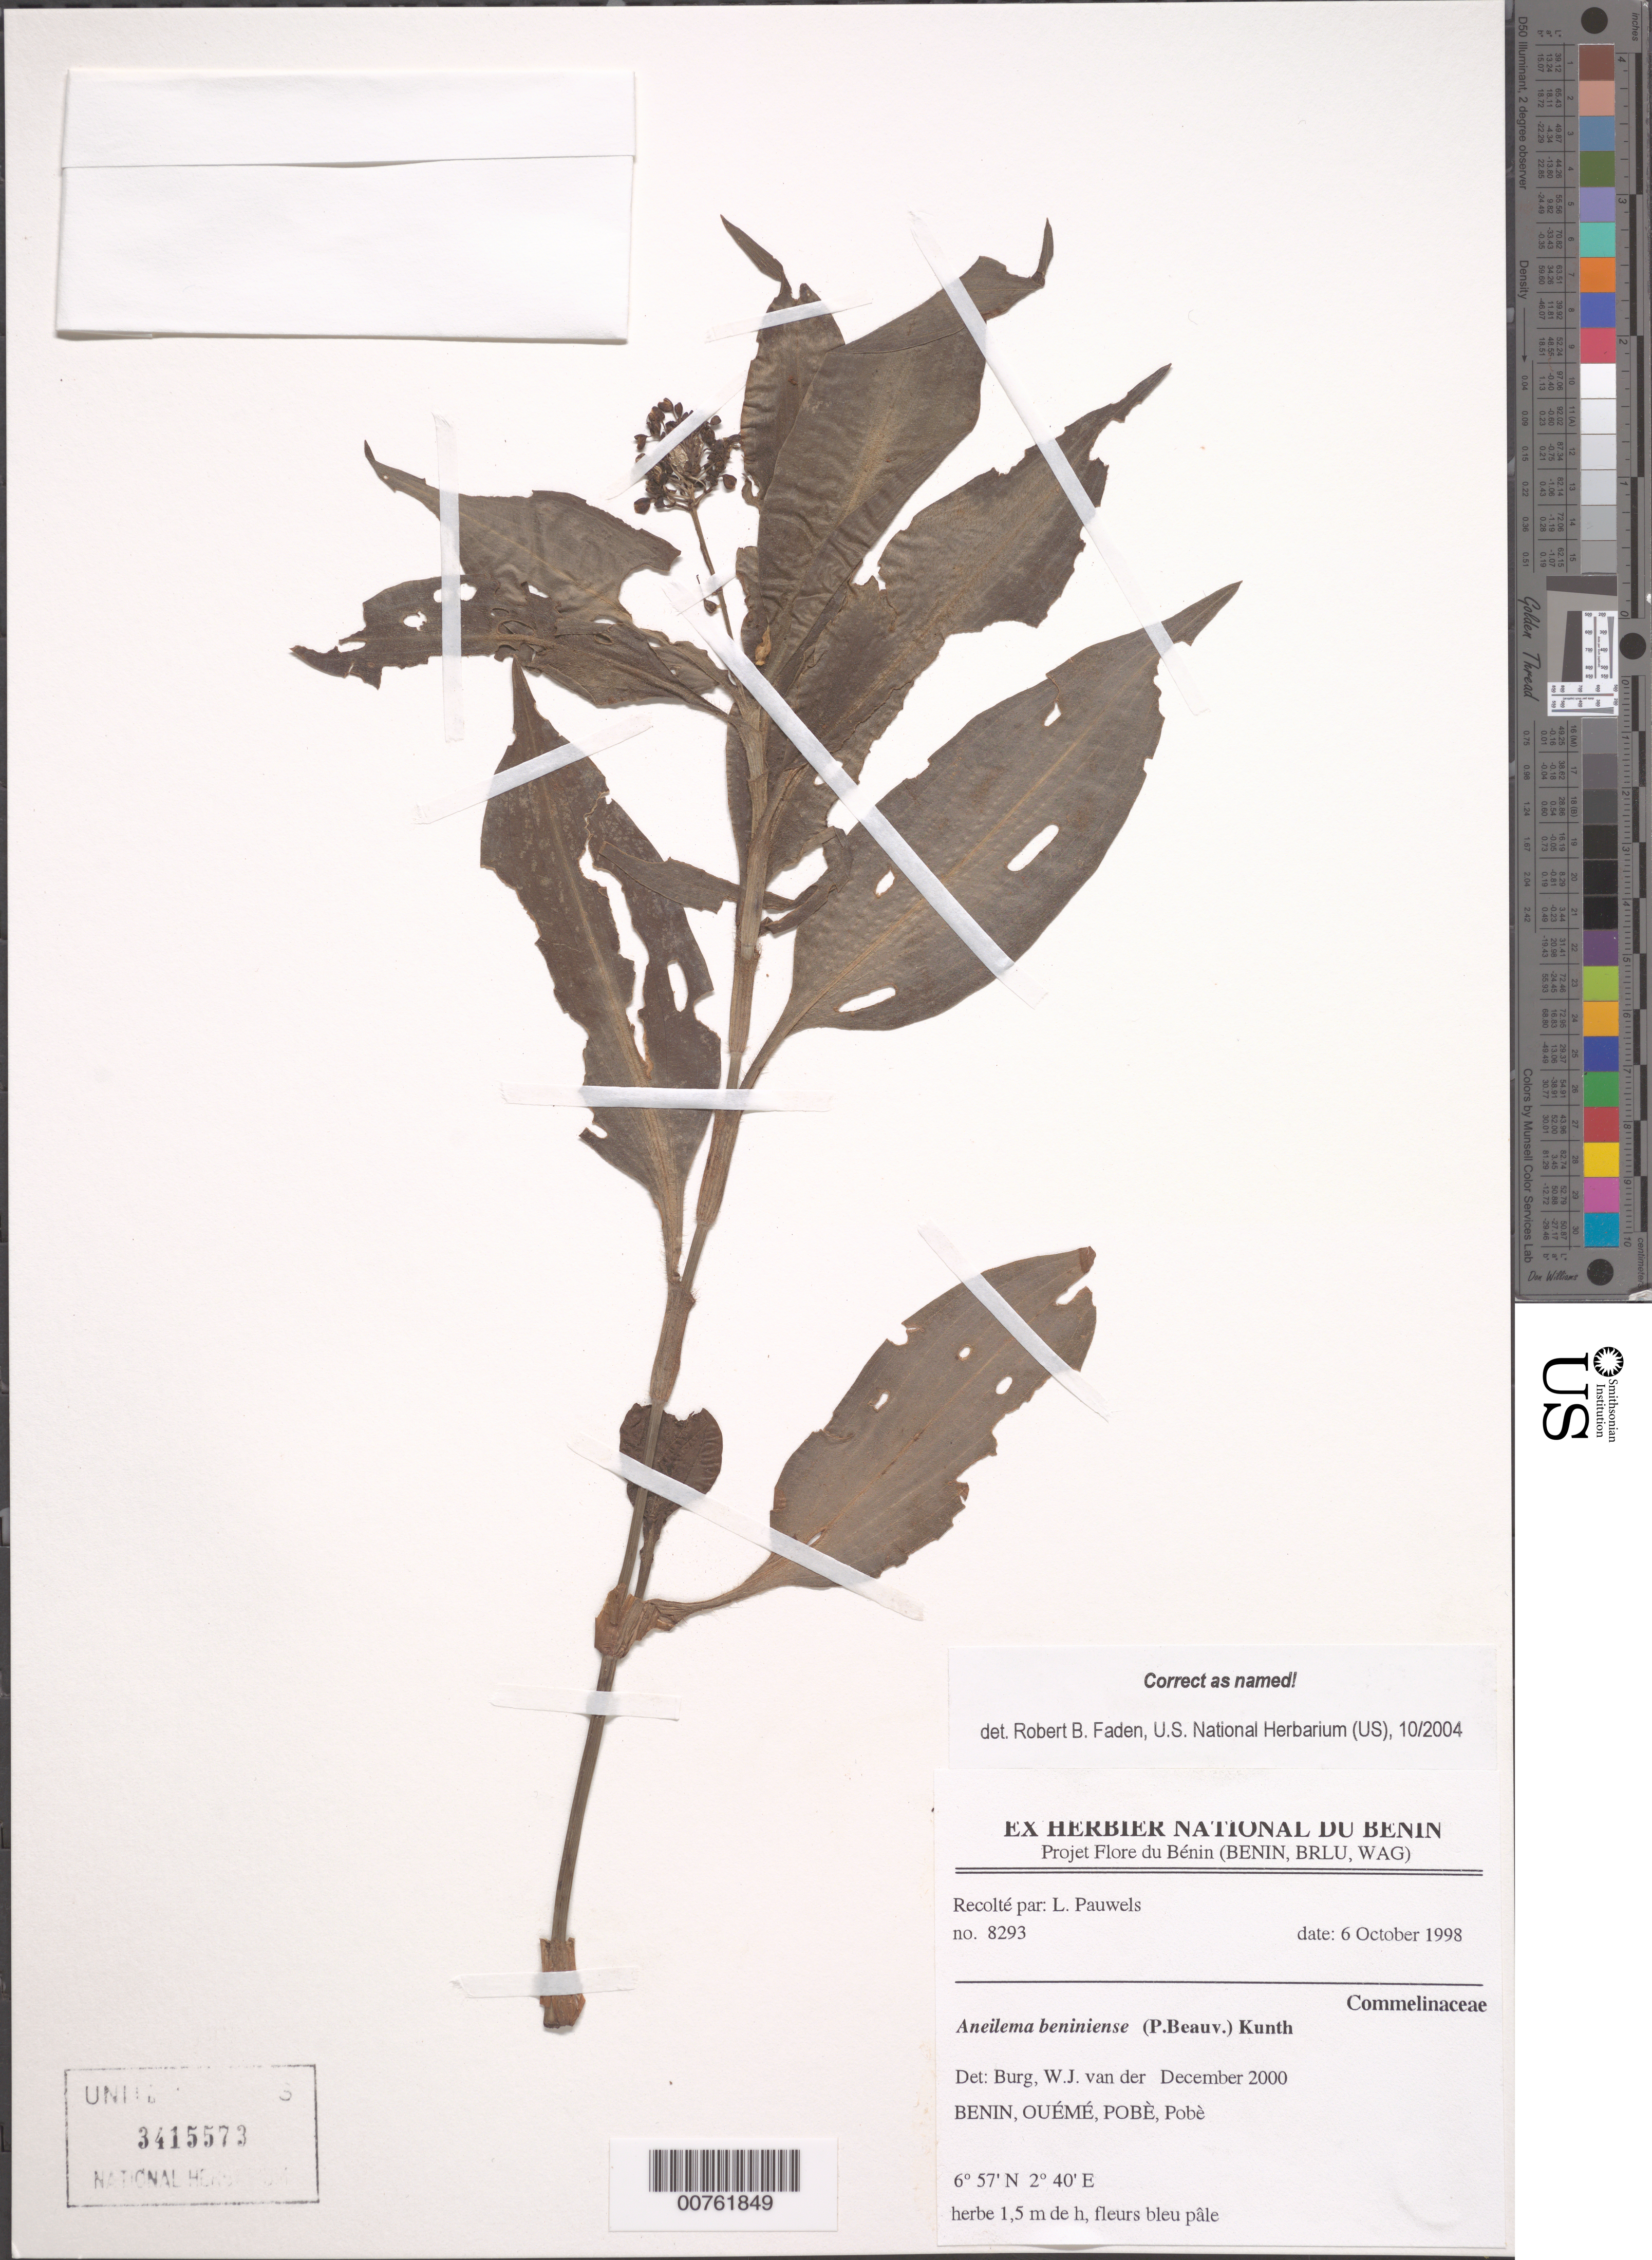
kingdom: Plantae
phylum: Tracheophyta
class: Liliopsida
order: Commelinales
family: Commelinaceae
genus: Aneilema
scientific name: Aneilema beniniense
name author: (P. Beauv.) Kunth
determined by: Faden, Robert B., (US), Smithsonian Institution - National Museum of Natural History (UNITED STATES)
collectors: L. Pauwels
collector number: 8293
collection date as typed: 6 Oct 1998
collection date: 1998-10-06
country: Benin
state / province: Oueme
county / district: Pobe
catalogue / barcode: US 3415573